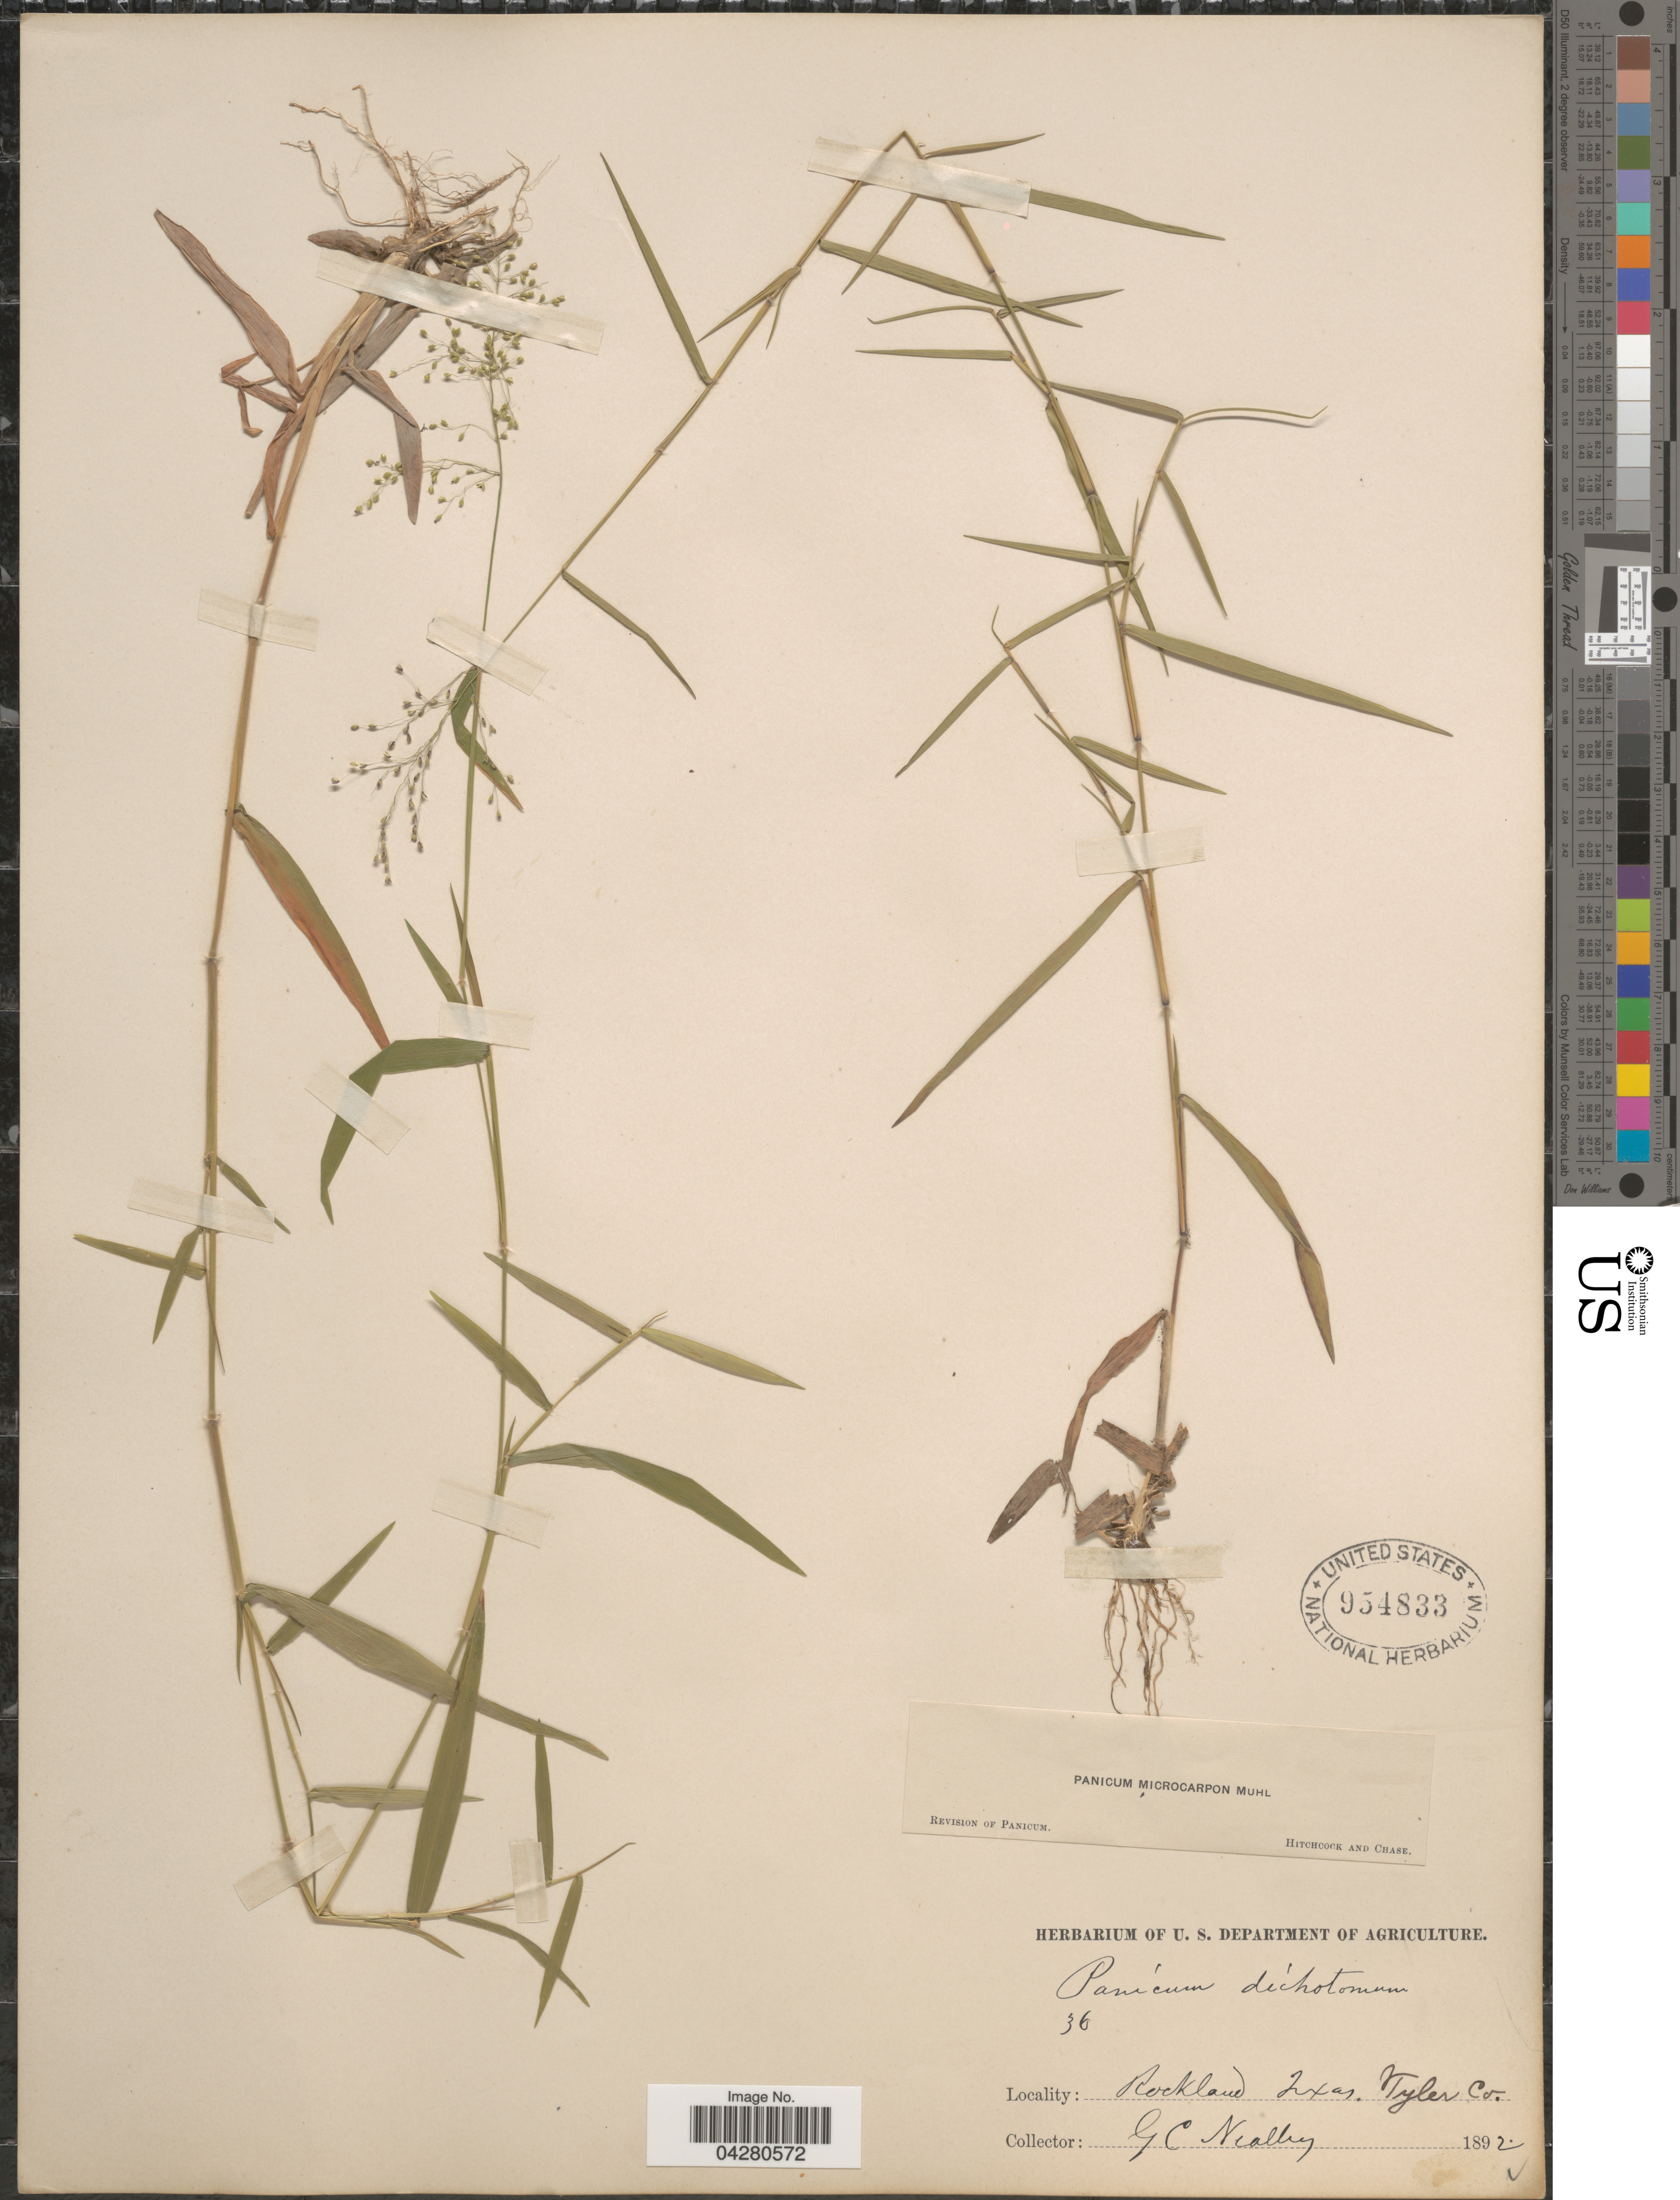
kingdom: Plantae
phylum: Tracheophyta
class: Liliopsida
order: Poales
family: Poaceae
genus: Dichanthelium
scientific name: Dichanthelium dichotomum var. dichotomum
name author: (L.) Gould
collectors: G. C. Nealley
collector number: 36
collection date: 1892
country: United States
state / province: Texas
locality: Rockland. Tyler Co.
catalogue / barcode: US 954833